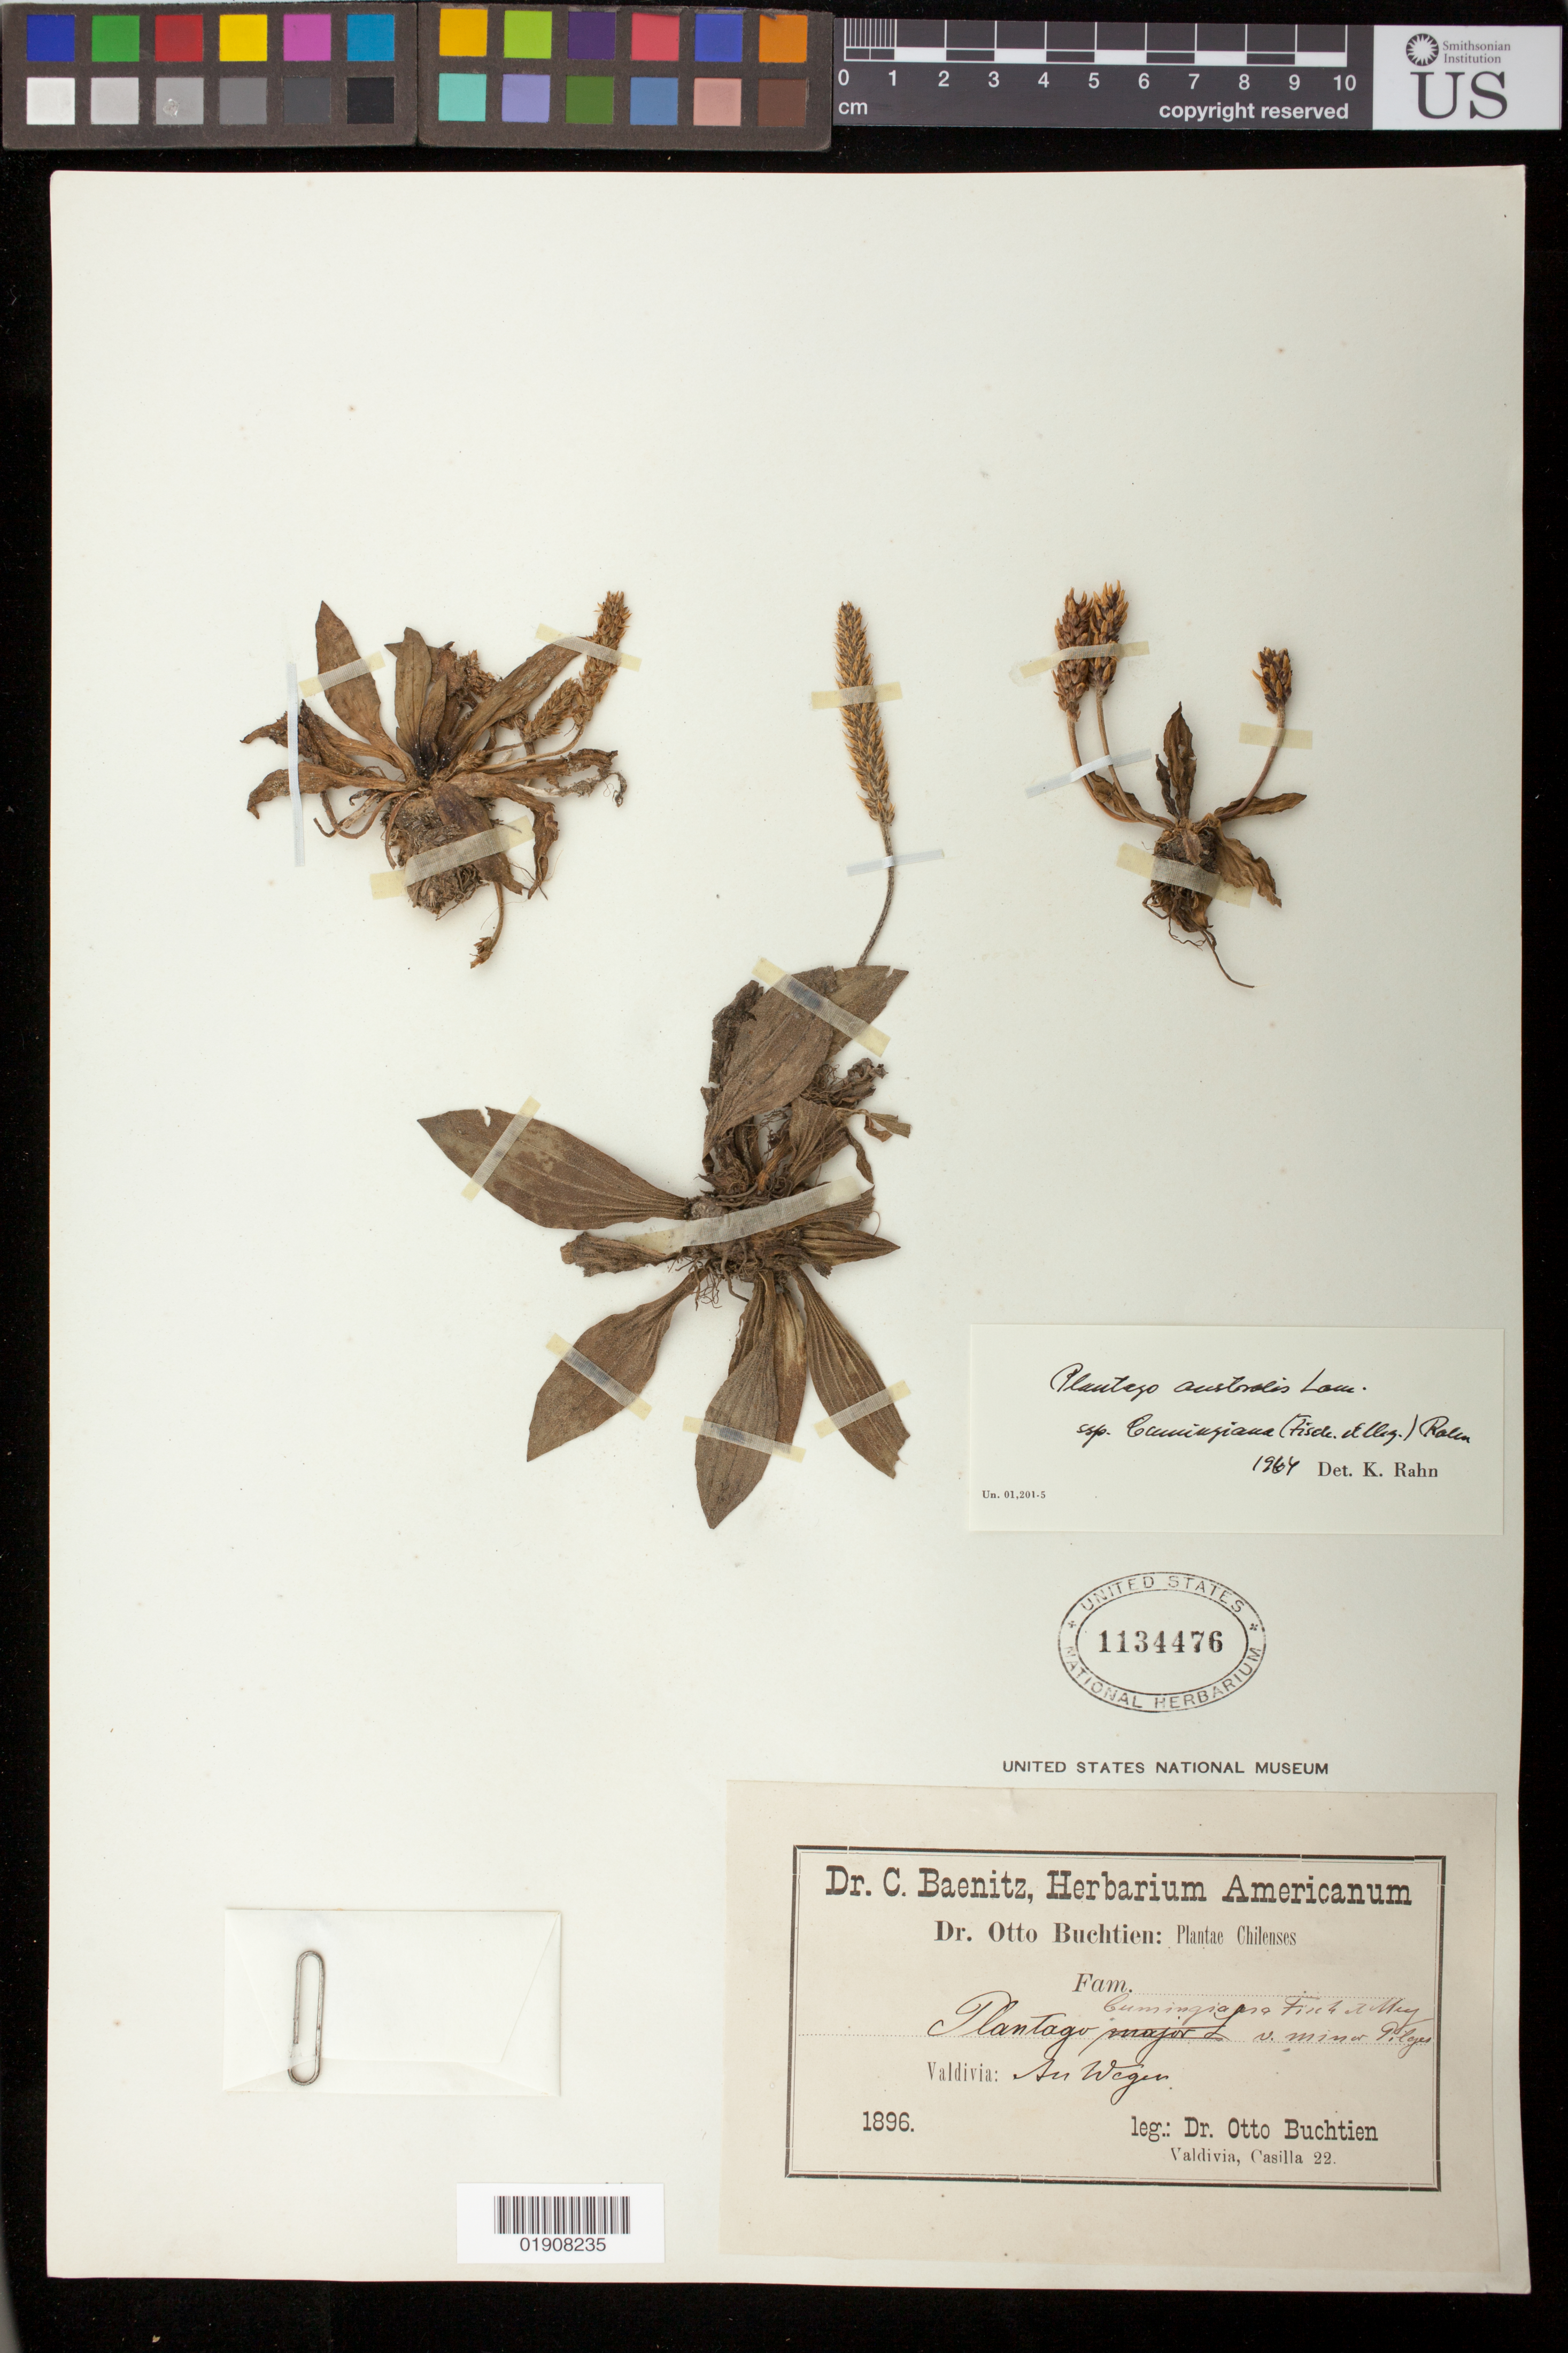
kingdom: Plantae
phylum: Tracheophyta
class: Magnoliopsida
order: Lamiales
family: Plantaginaceae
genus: Plantago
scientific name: Plantago australis subsp. cumingiana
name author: (Fisch. & C.A. Mey.) Rahn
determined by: Rahn, Knud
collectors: O. Buchtien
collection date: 1896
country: Chile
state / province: Los Ríos (XIV)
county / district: Valdivia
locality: Casilla 22, Valdivia: Au Wegen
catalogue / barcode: US 1134476